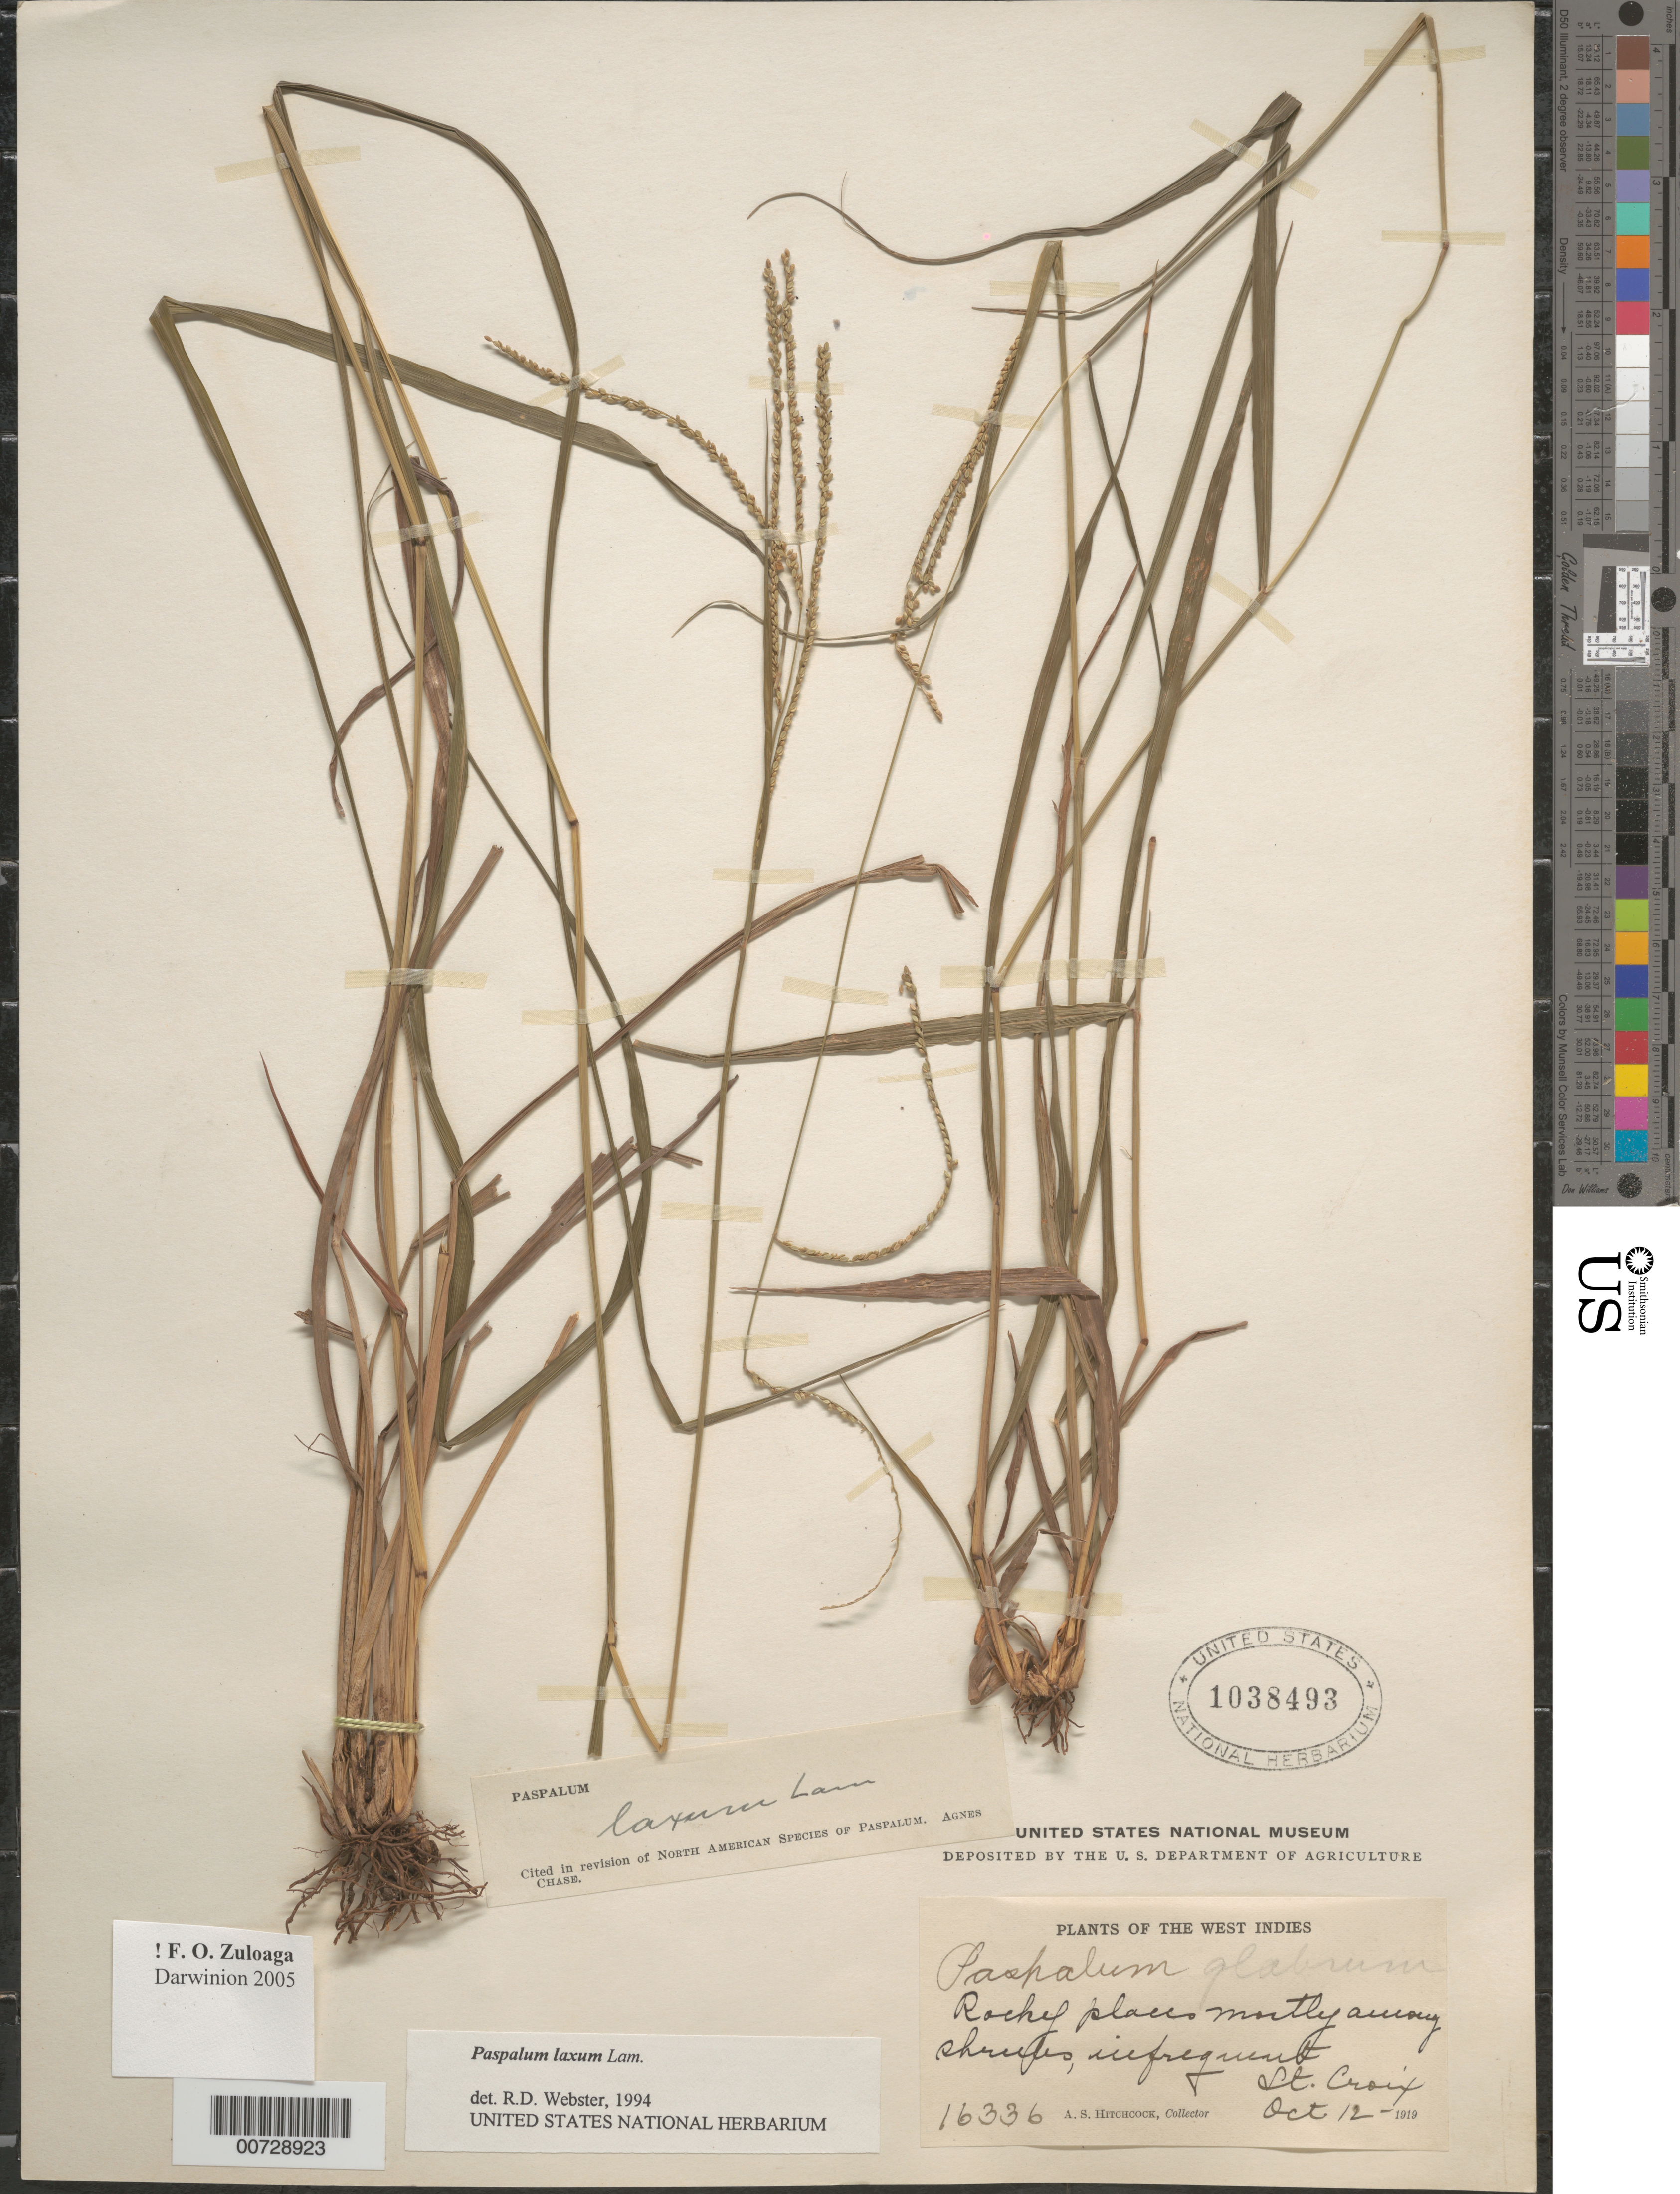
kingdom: Plantae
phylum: Tracheophyta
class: Liliopsida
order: Poales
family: Poaceae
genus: Paspalum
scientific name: Paspalum laxum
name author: Lam.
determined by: Webster, Robert D.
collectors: A. S. Hitchcock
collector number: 16336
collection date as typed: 12 Oct 1919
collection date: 1919-10-12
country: U.S. Virgin Islands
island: St. Croix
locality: St. Croix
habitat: Rocky places mostly among shrubs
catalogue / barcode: US 1038493